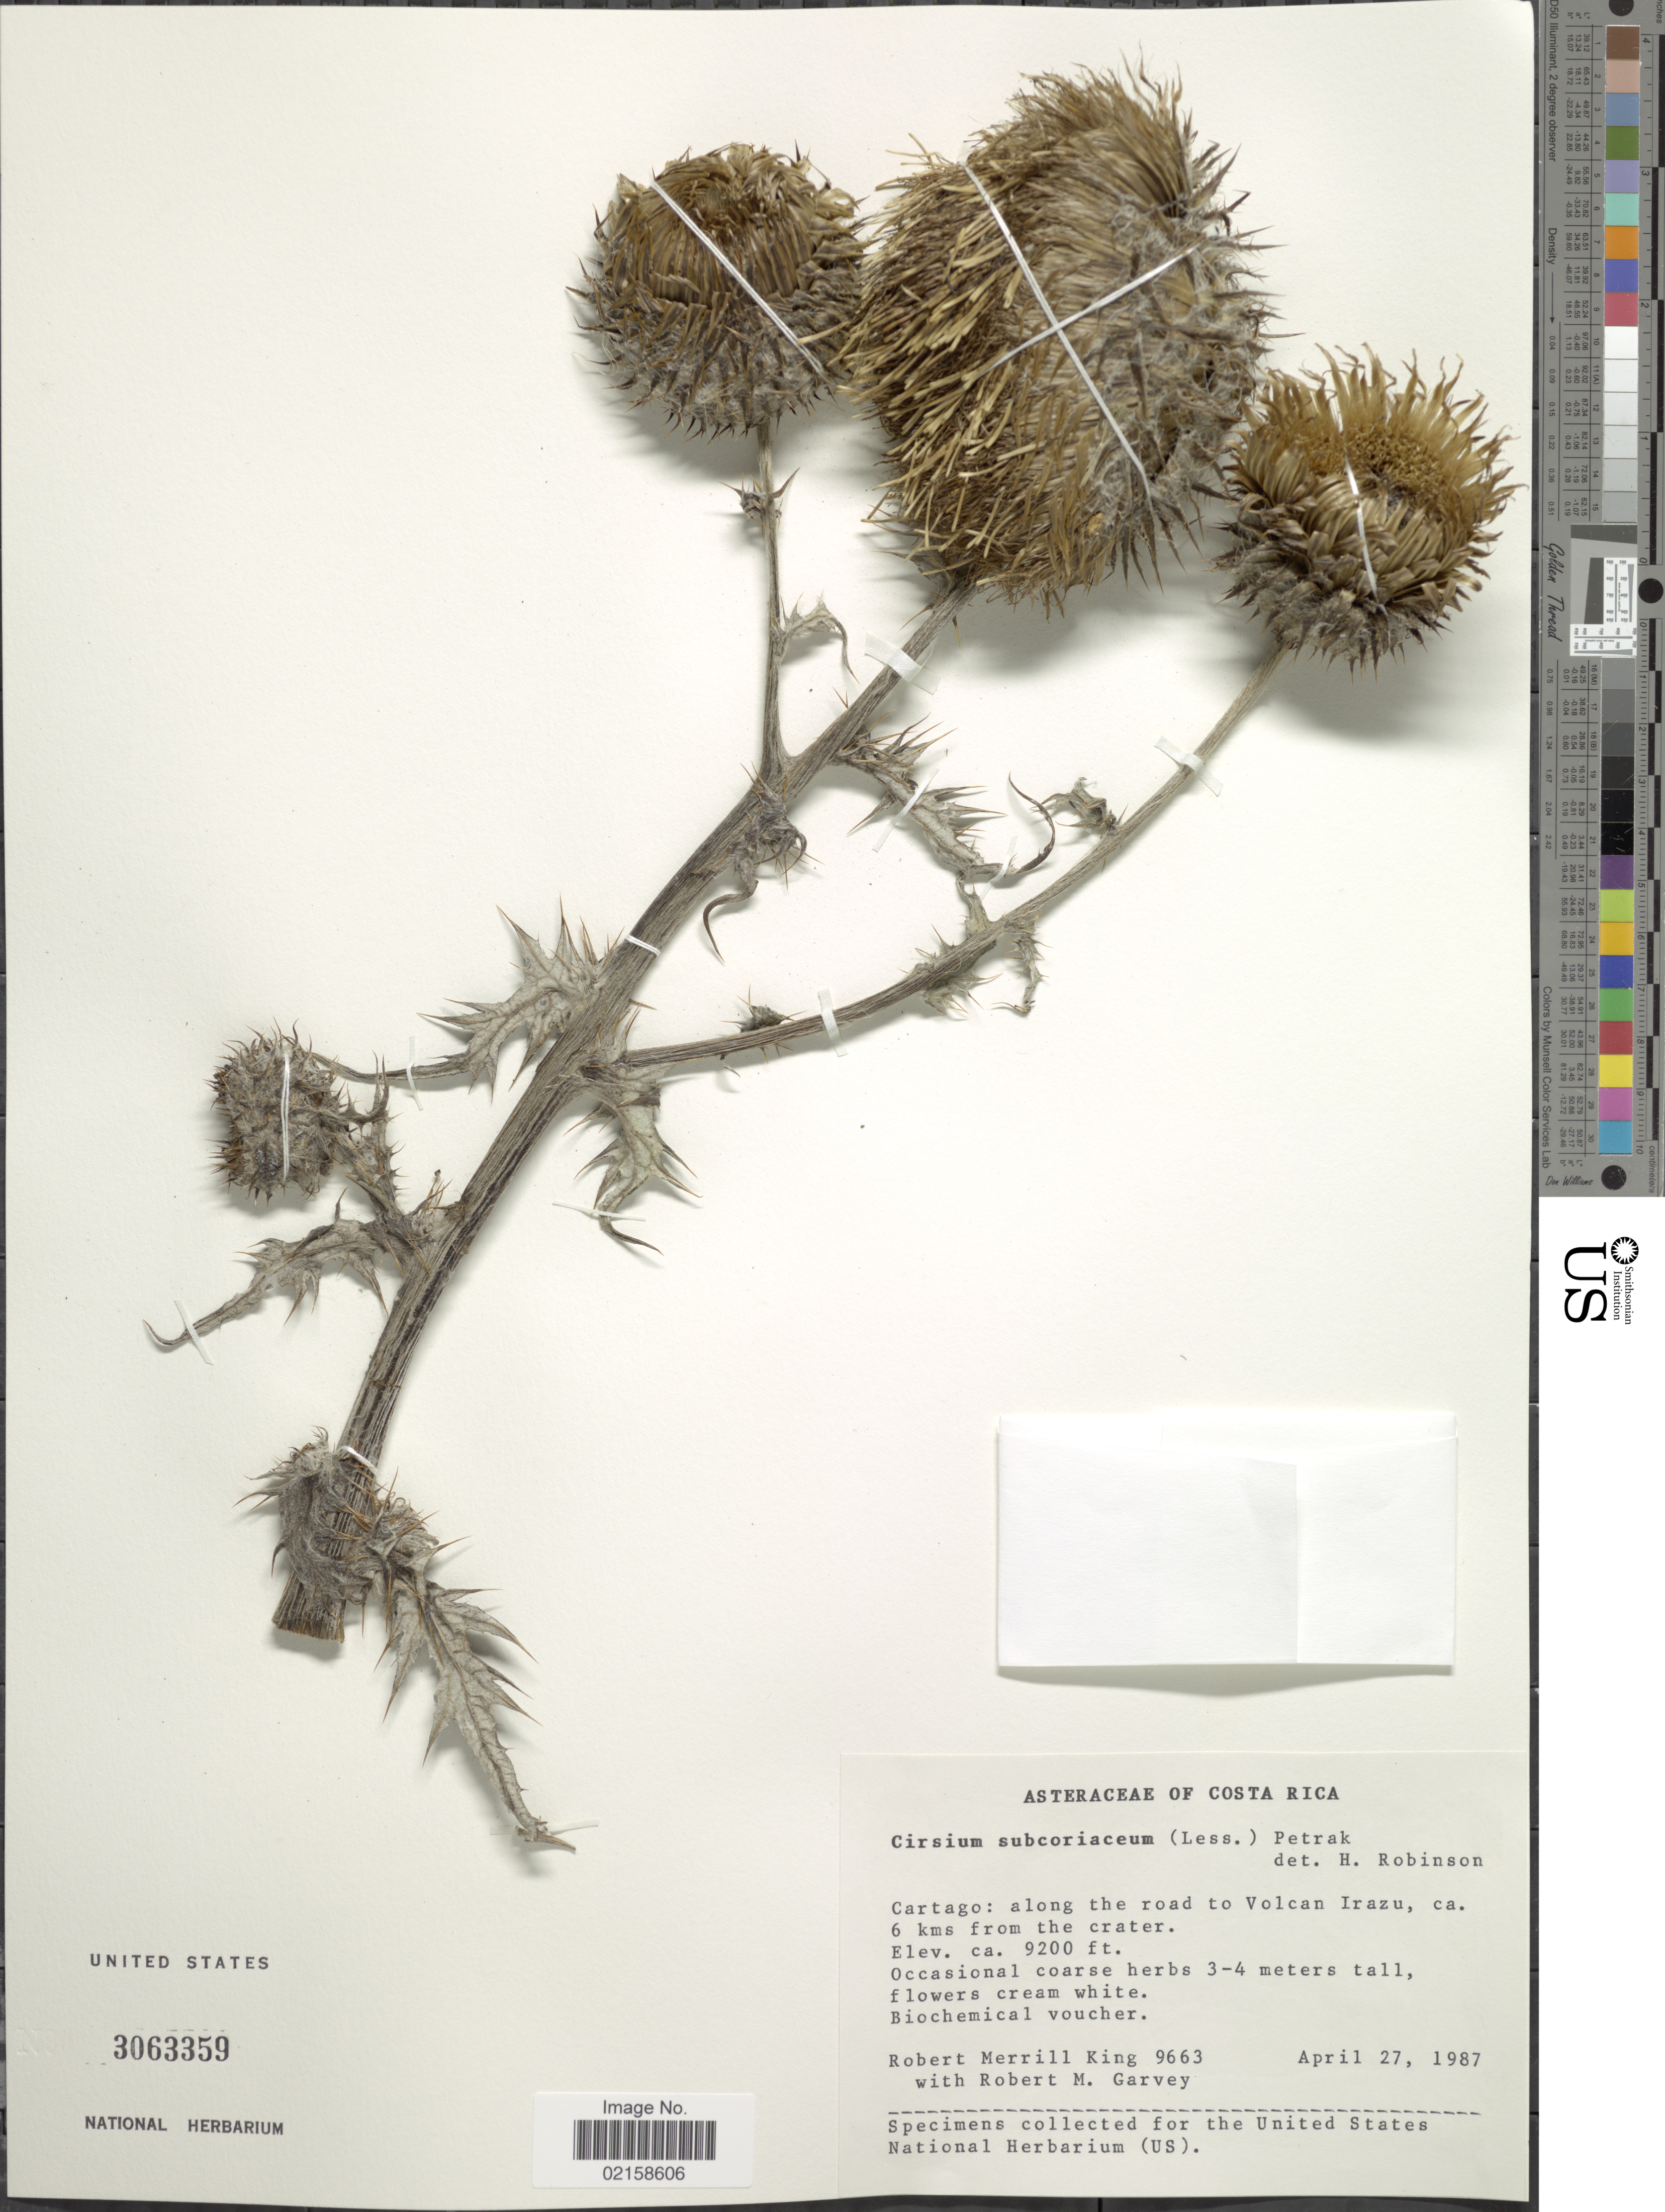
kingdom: Plantae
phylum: Tracheophyta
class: Magnoliopsida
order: Asterales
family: Asteraceae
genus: Cirsium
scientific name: Cirsium subcoriaceum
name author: (Less.) Sch. Bip.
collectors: R. M. King & R. Garvey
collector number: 9663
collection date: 1987-04-27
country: Costa Rica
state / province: Cartago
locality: Along the road to Volcan Irazu, ca. 6 kms from the crater.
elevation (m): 2804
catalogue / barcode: US 3063359